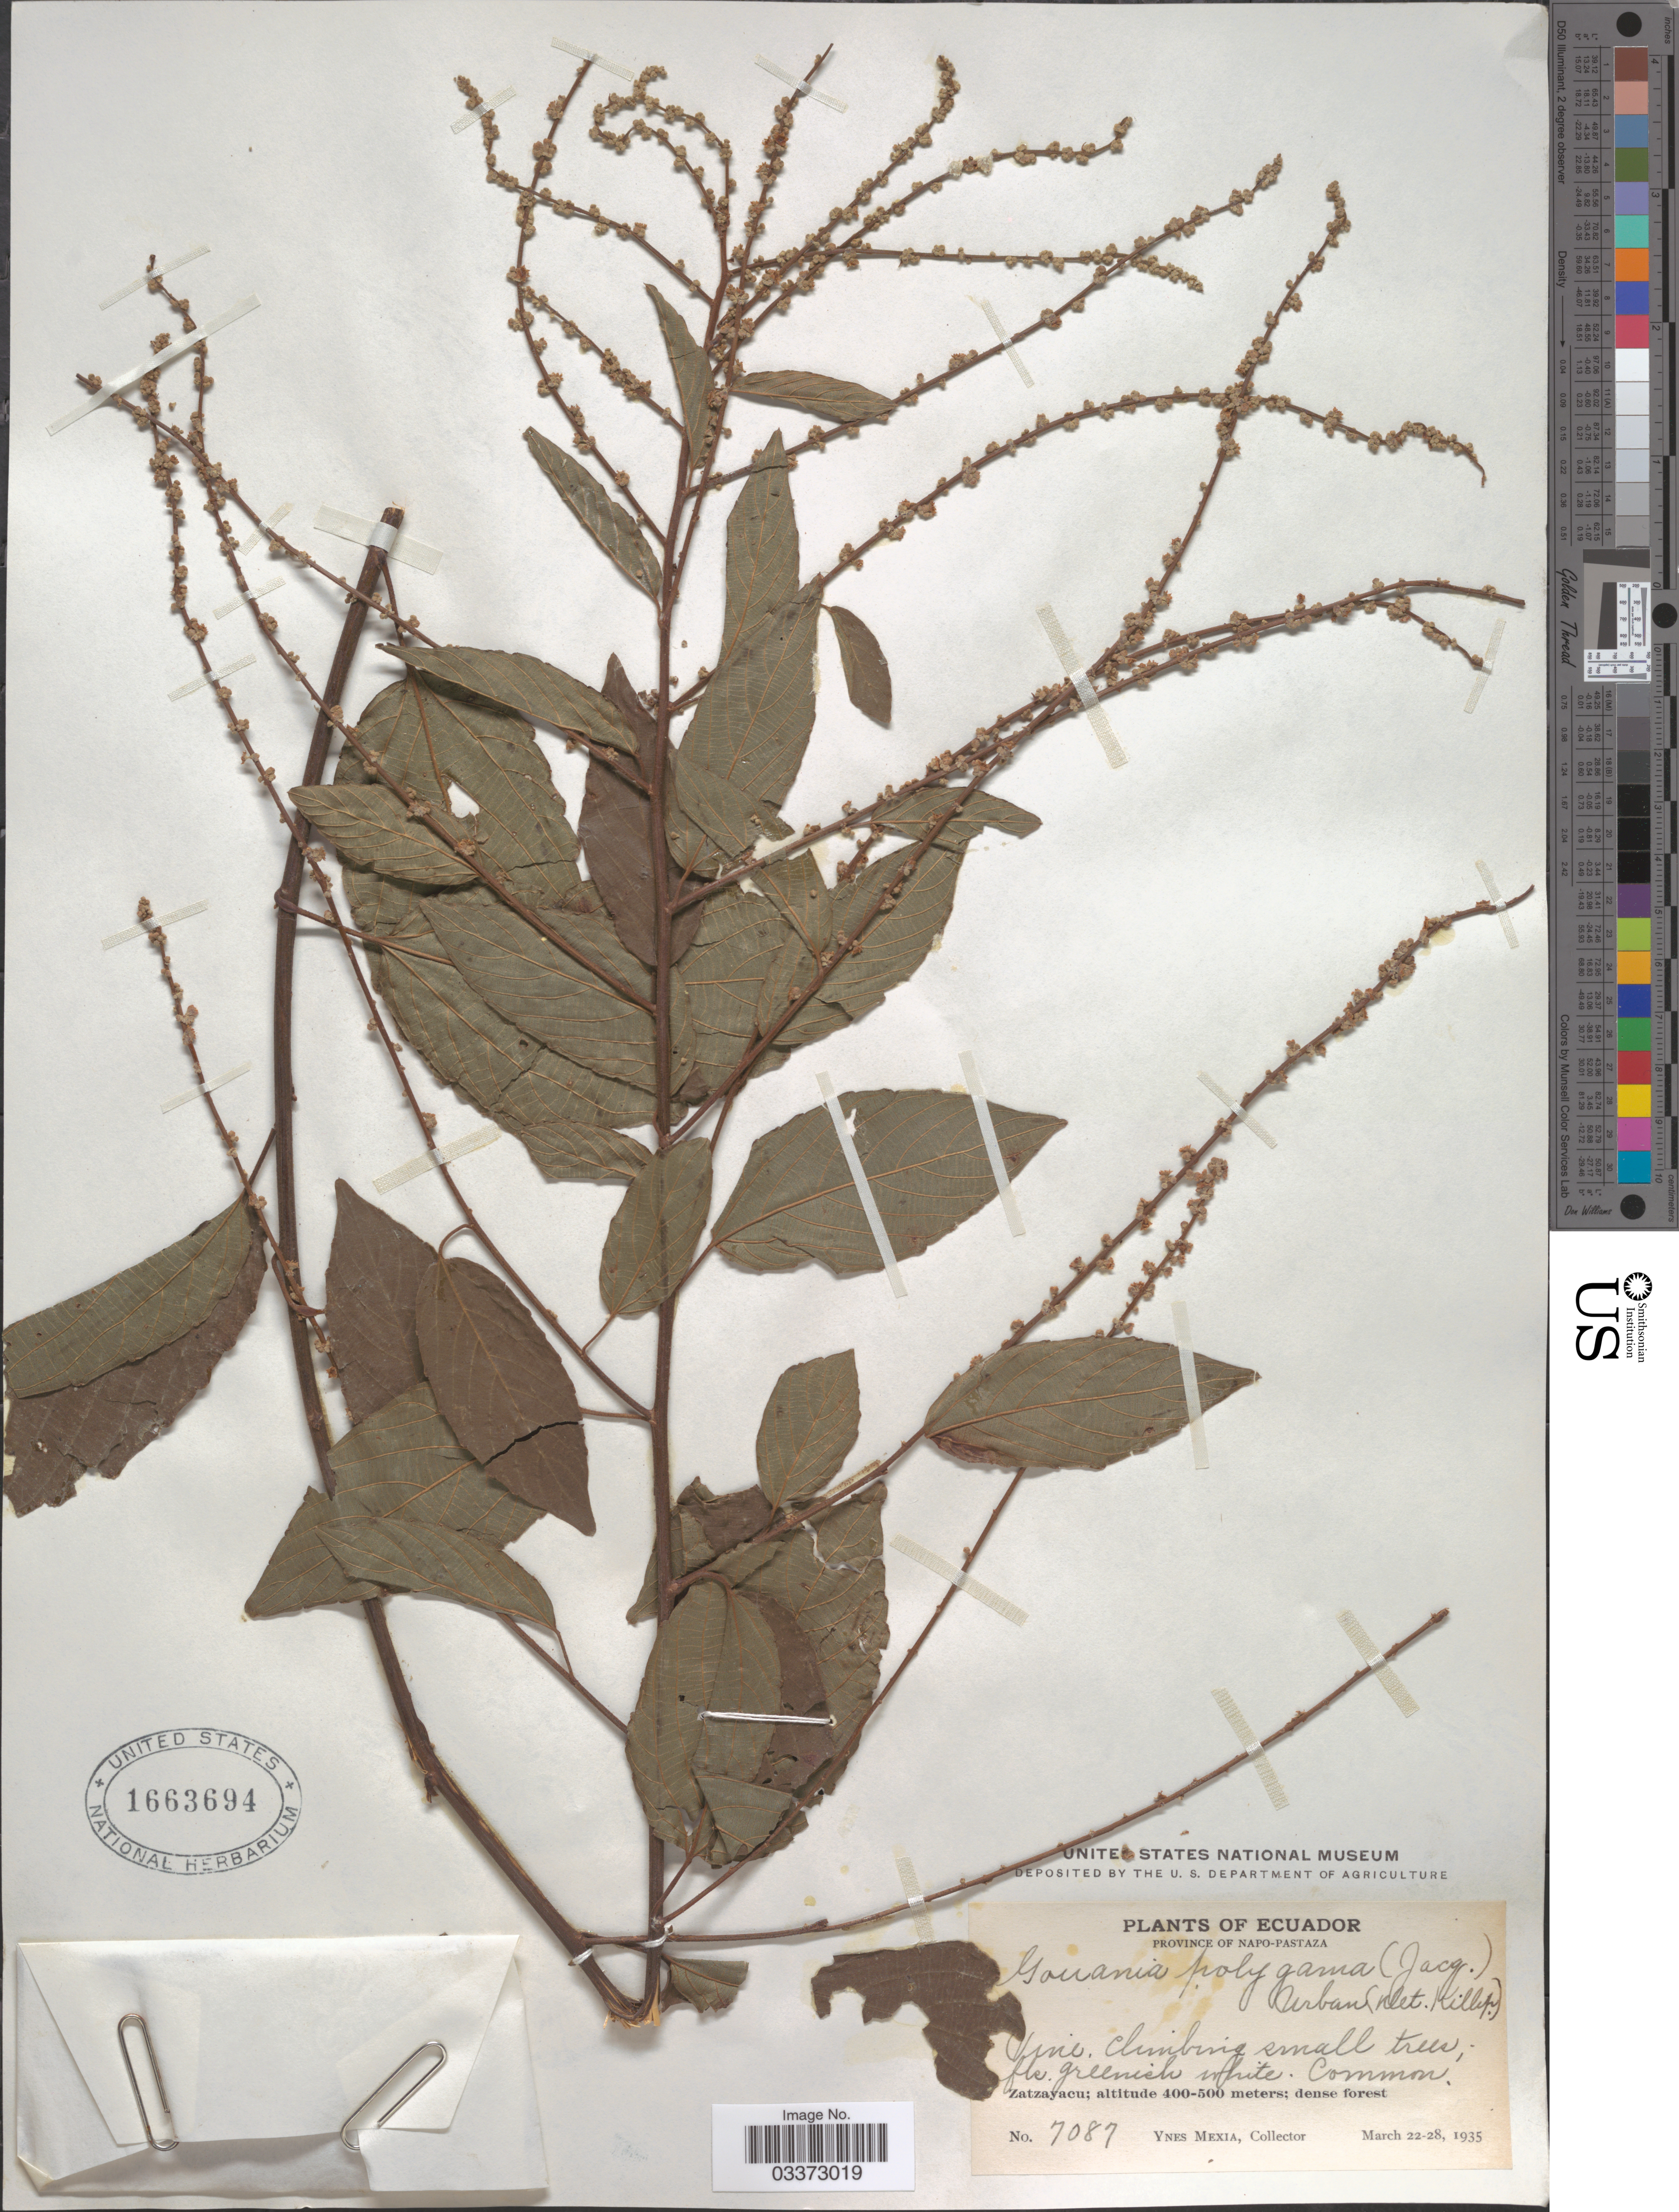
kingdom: Plantae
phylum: Tracheophyta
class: Magnoliopsida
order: Rosales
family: Rhamnaceae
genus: Gouania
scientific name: Gouania polygama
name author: (Jacq.) Urb.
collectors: Y. Mexia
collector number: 7087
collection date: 1935-03-22/1935-03-28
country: Ecuador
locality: Province of Napo-Pastaza. Zatzayacu.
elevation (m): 400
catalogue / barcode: US 1663694